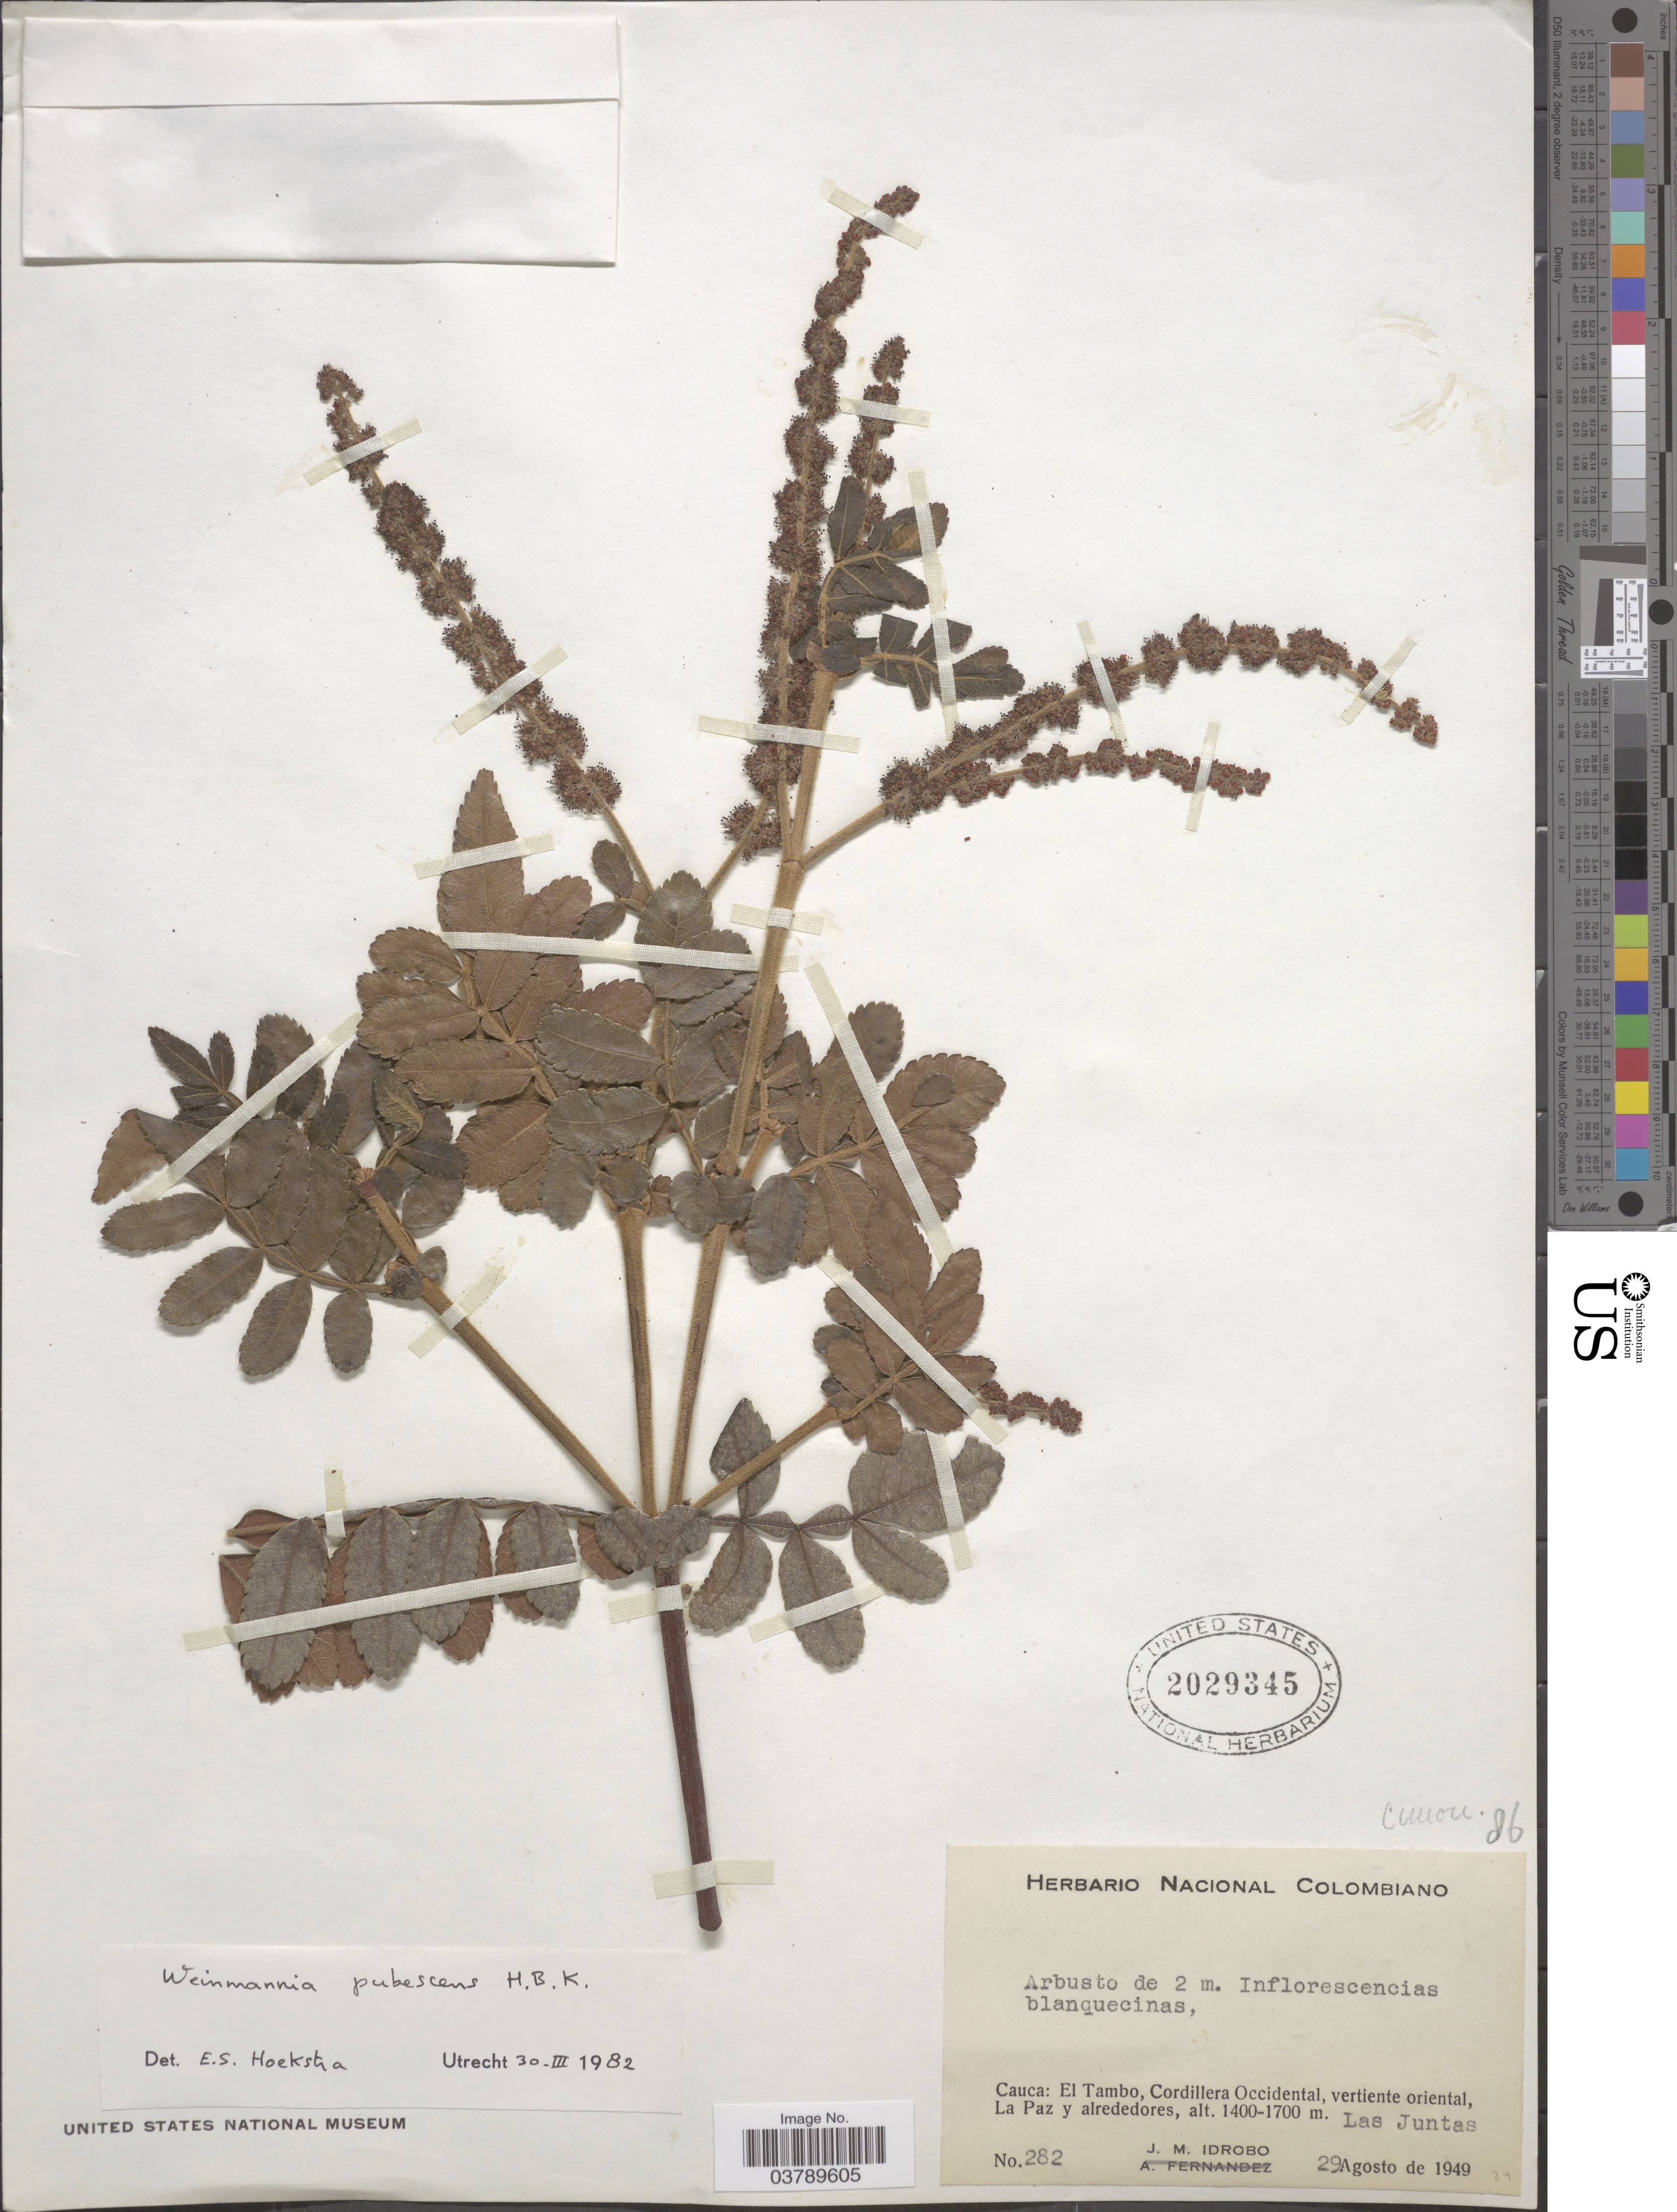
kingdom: Plantae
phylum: Tracheophyta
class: Magnoliopsida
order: Oxalidales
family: Cunoniaceae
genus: Weinmannia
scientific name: Weinmannia pubescens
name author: Kunth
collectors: J. M. Idrobo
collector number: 282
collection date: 1949-08-29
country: Colombia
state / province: Cauca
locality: El Tambo, Cordillera Occidental, vertiente oriental, La Paz y alrededores. Las Juntas.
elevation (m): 1400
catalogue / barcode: US 2029345